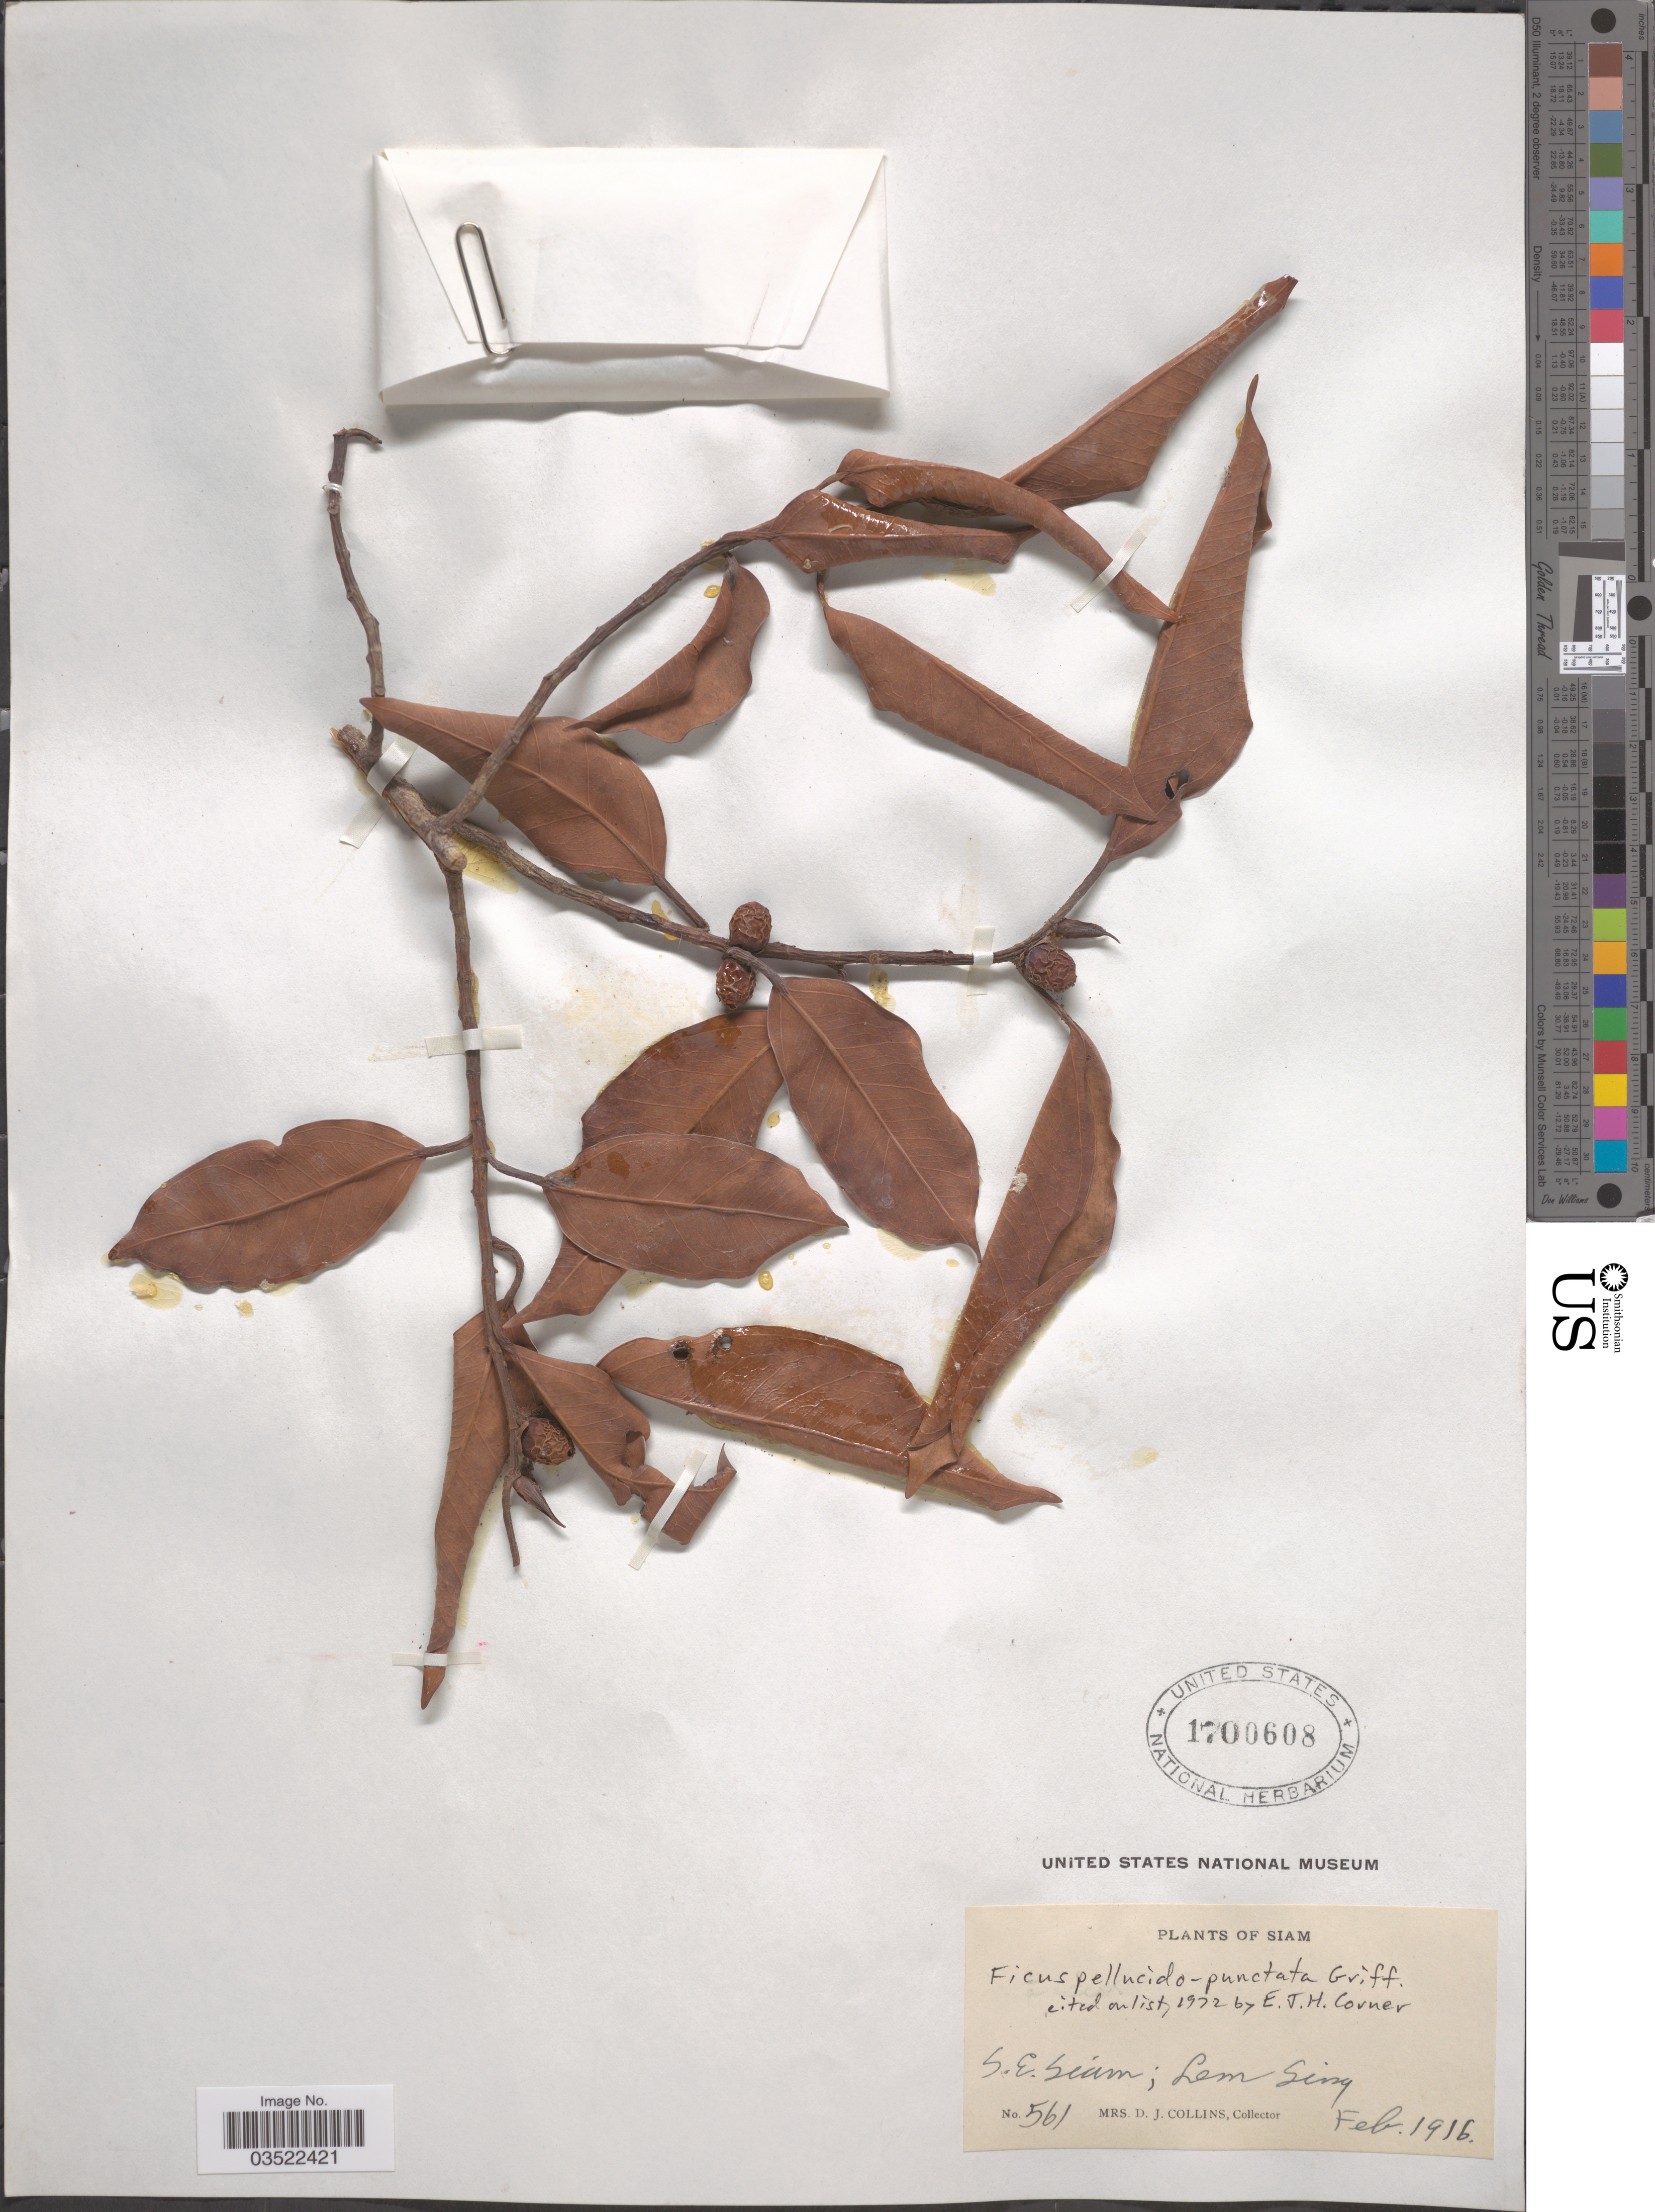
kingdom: Plantae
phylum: Tracheophyta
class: Magnoliopsida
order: Rosales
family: Moraceae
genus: Ficus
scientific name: Ficus pellucido-punctata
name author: Griff.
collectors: Mrs. D. J. Collins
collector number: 561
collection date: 1916-02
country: Thailand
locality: Siam. S. E. Siam; Lem Sing.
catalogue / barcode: US 1700608